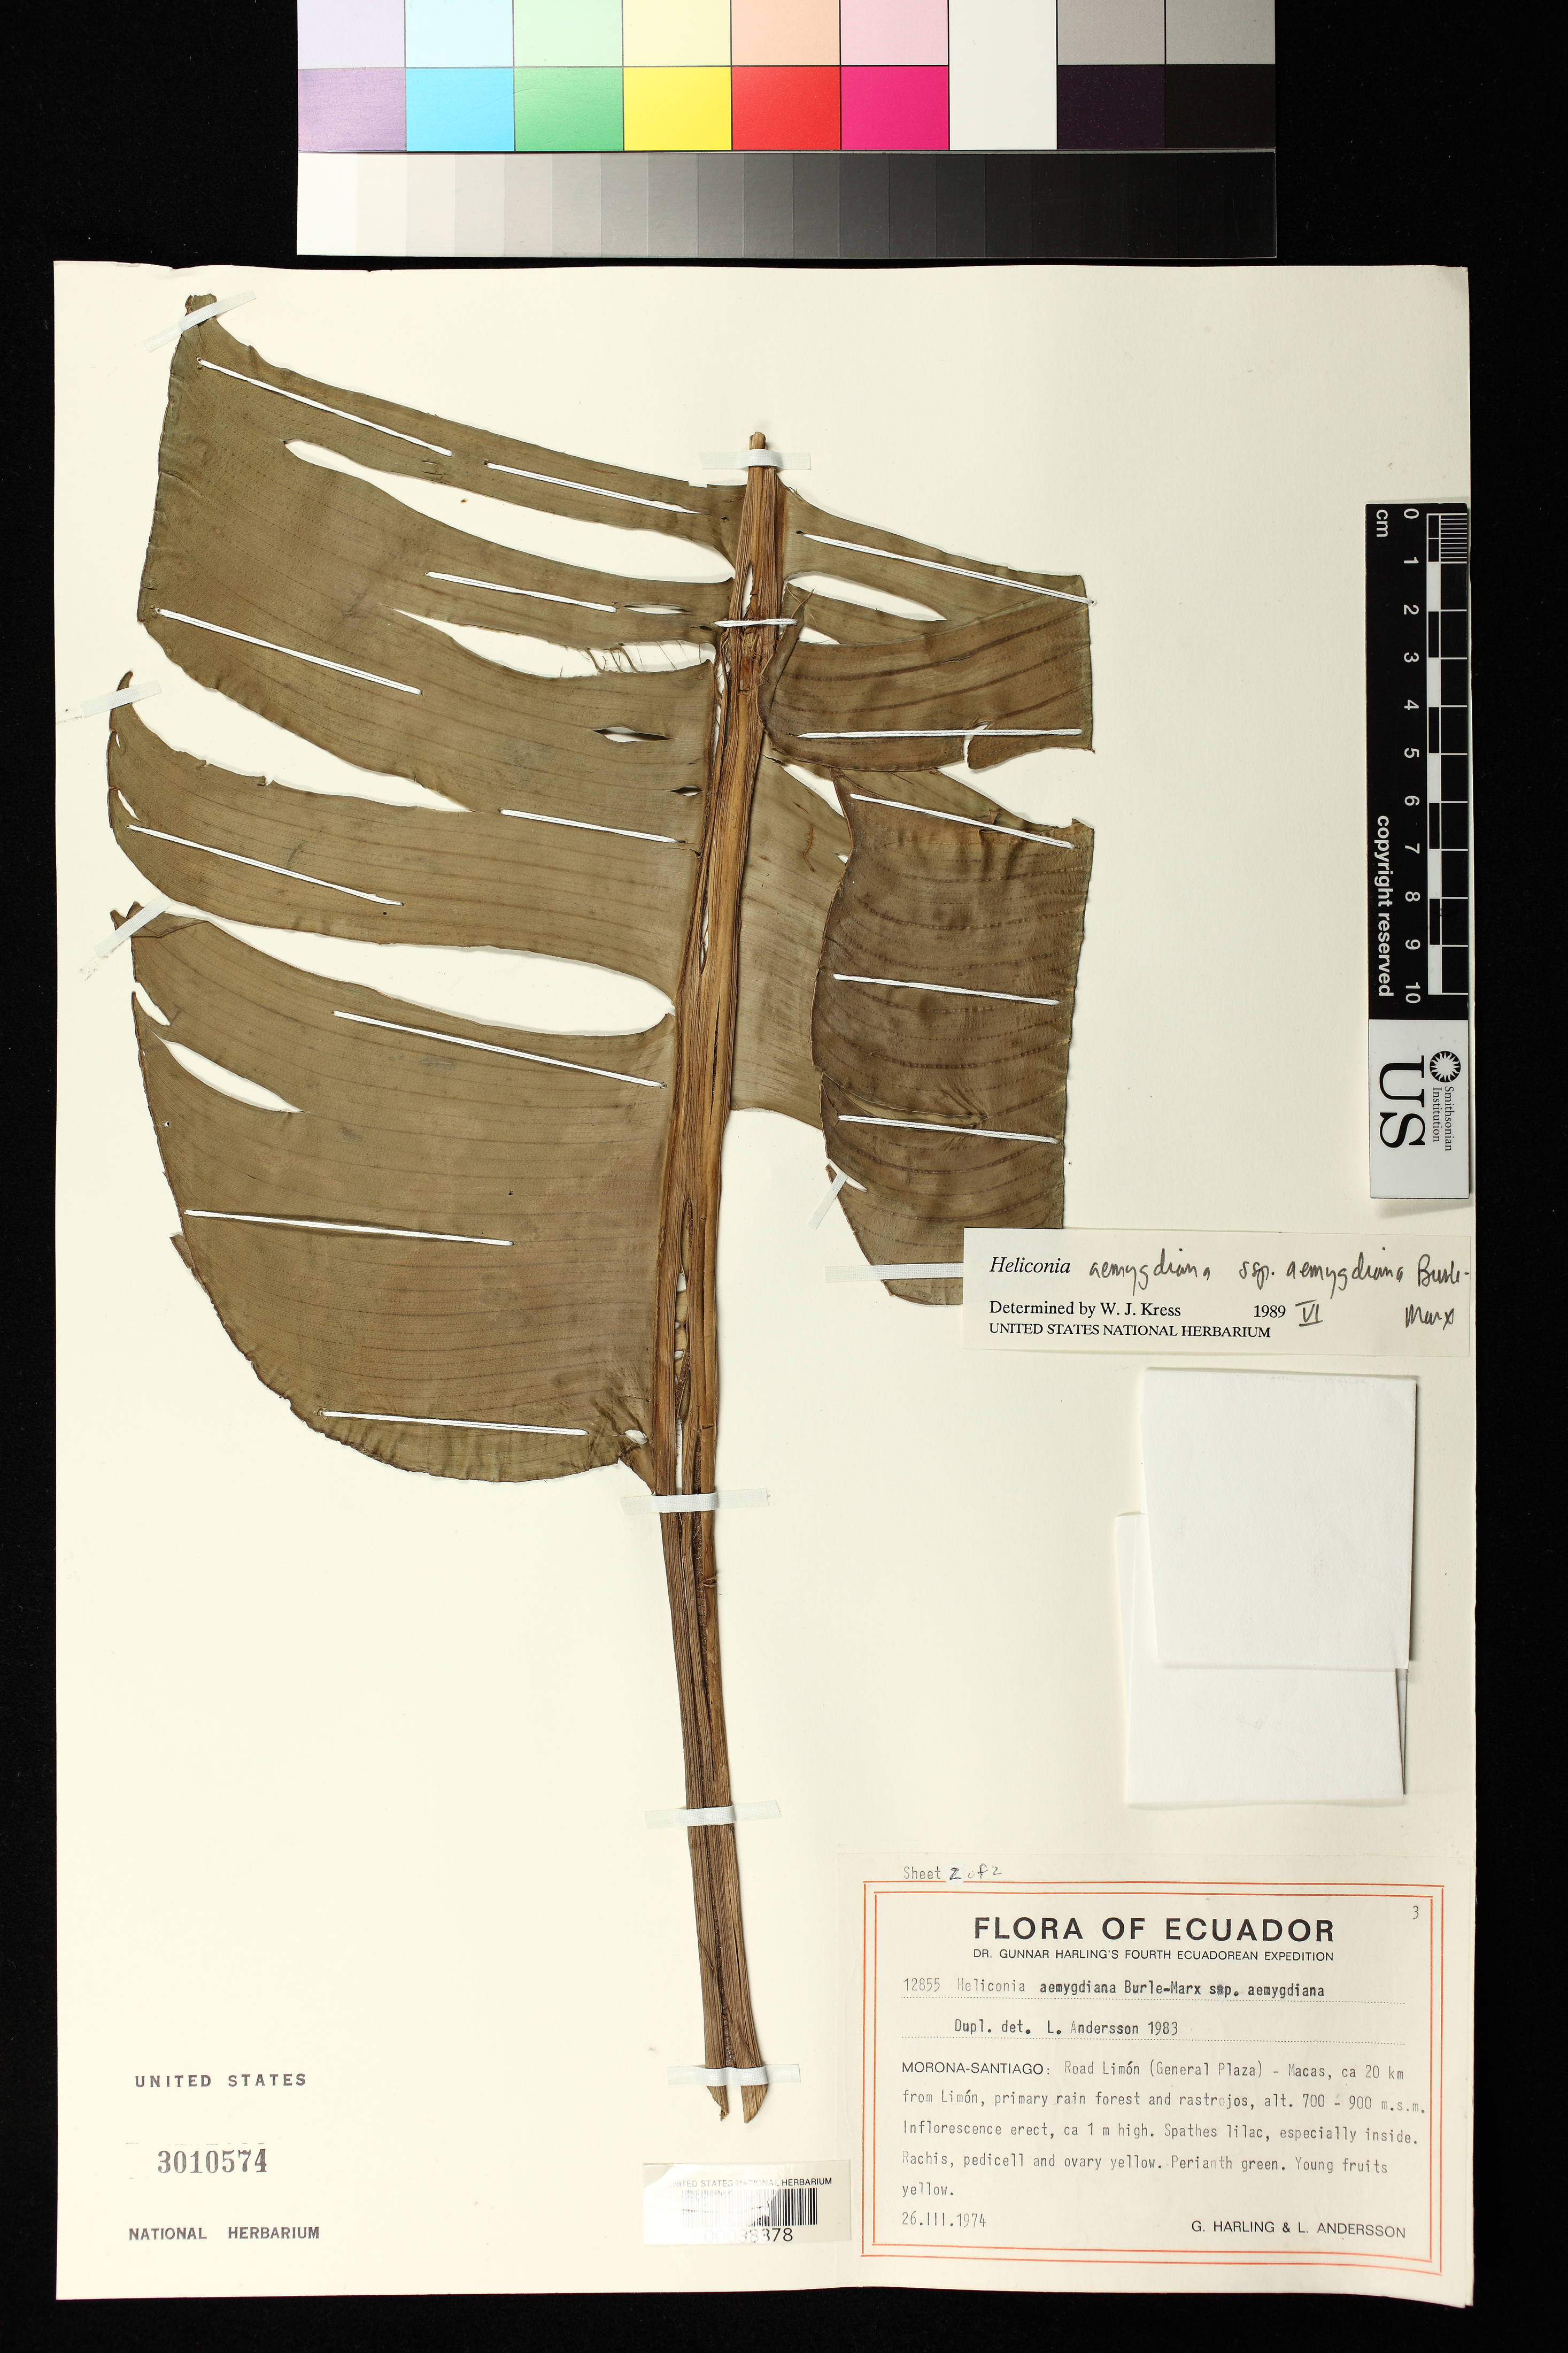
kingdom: Plantae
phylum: Tracheophyta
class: Liliopsida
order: Zingiberales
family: Heliconiaceae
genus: Heliconia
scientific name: Heliconia aemygdiana subsp. aemygdiana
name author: Burle-Marx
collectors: G. Harling & L. Andersson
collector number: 12855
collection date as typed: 26 Mar 1974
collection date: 1974-03-26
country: Ecuador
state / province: Morona-Santiago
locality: Road Limon (general plaza) - macas, ca 20 km from Limon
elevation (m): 700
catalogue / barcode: US 3010574